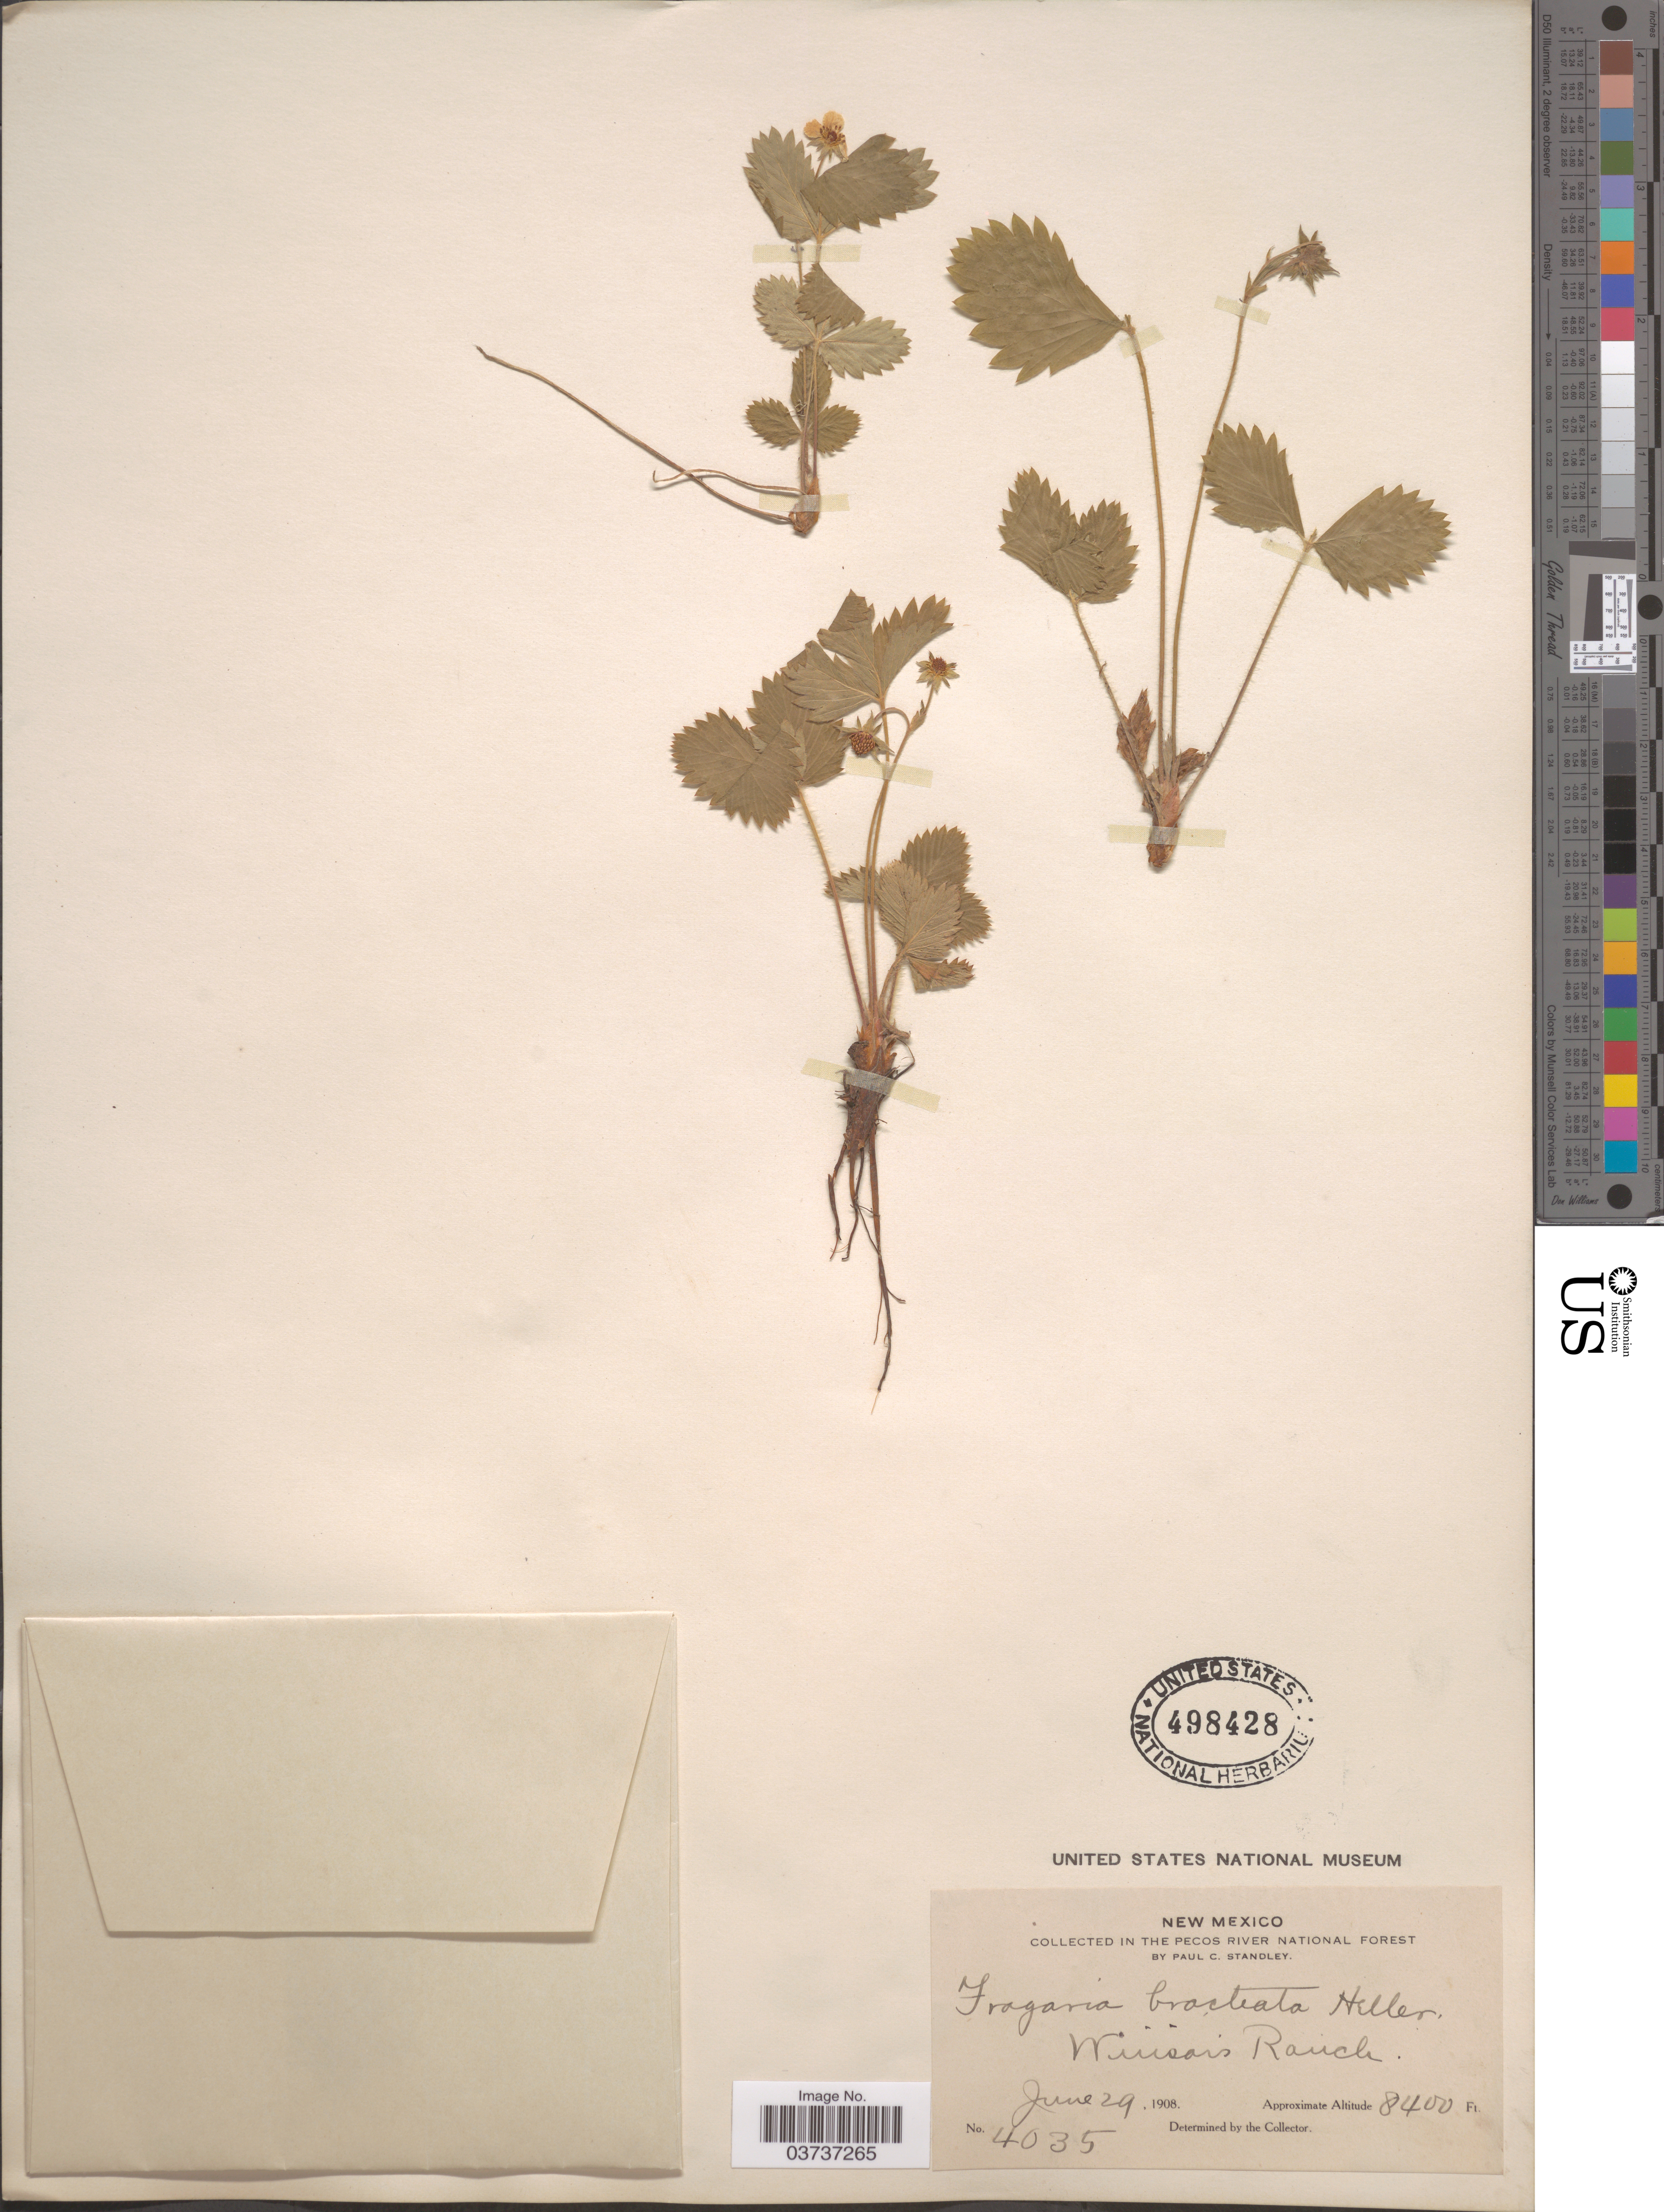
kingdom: Plantae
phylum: Tracheophyta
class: Magnoliopsida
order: Rosales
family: Rosaceae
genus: Fragaria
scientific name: Fragaria vesca var. bracteata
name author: (A. Heller) R.J. Davis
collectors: P. C. Standley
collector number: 4035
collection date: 1908-06-29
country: United States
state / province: New Mexico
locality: In the Pecos River National Forest. Winsor's Peak.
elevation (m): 2560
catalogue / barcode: US 498428